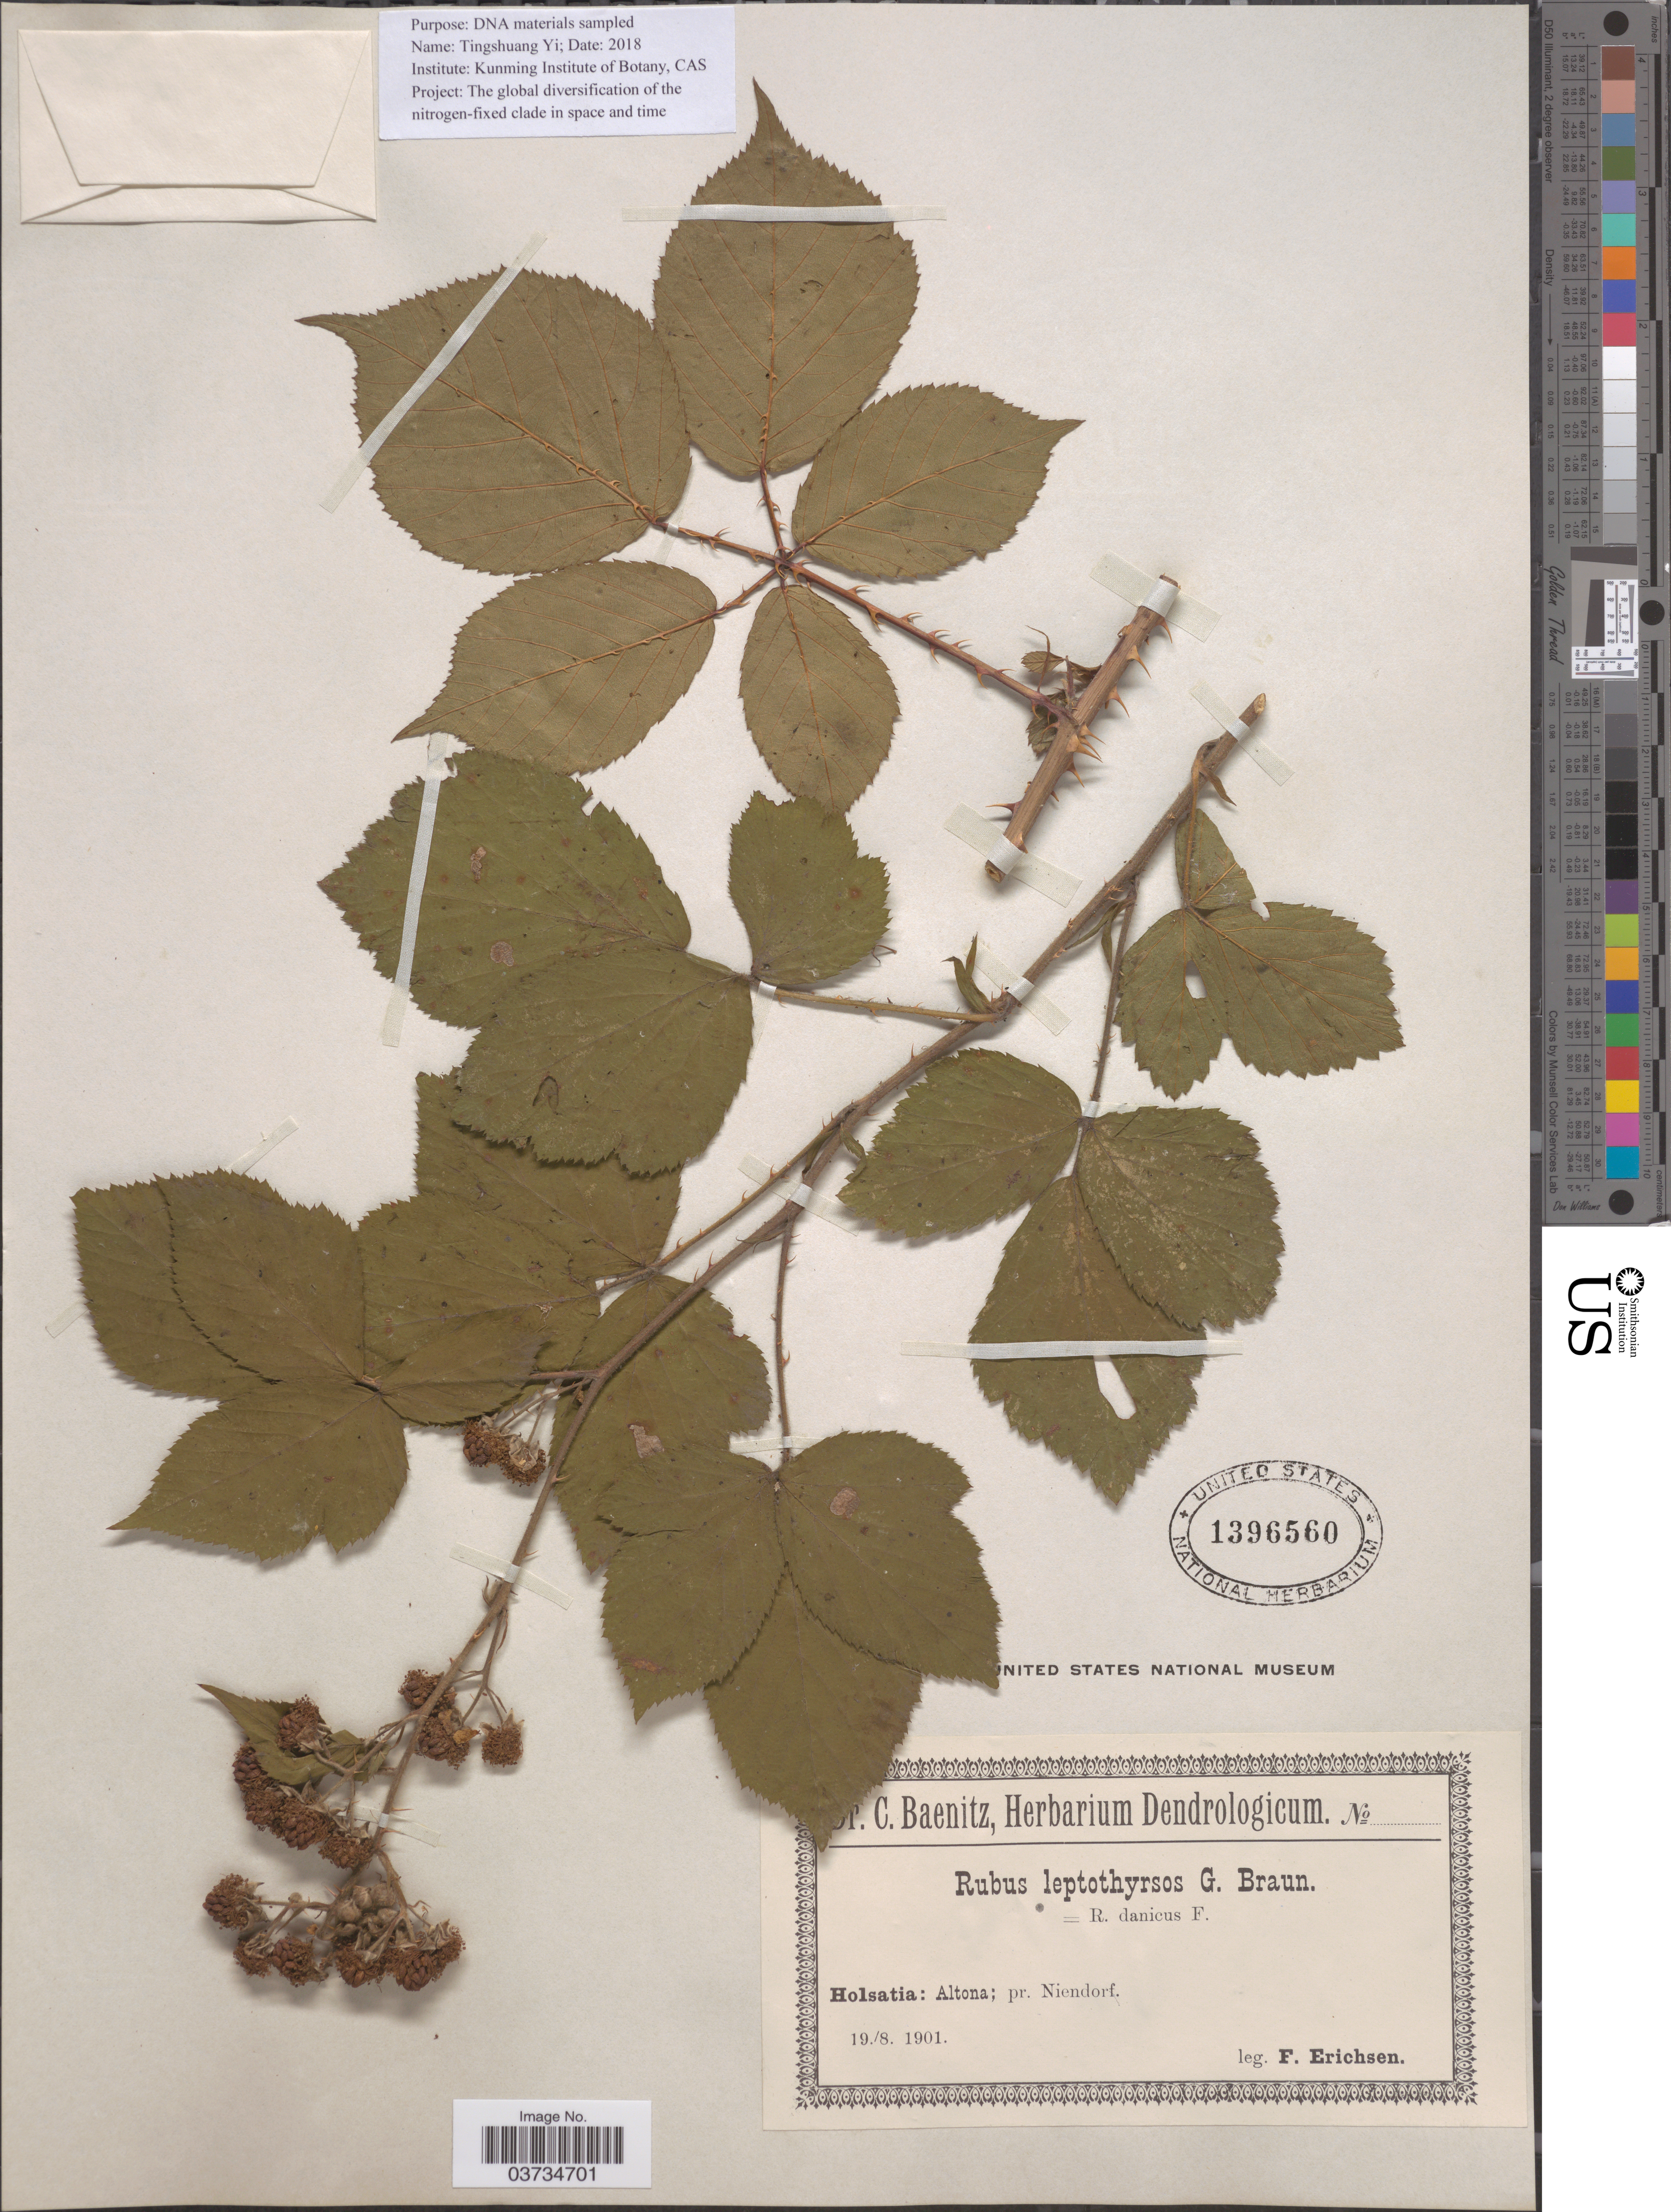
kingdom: Plantae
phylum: Tracheophyta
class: Magnoliopsida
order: Rosales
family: Rosaceae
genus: Rubus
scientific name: Rubus leptothyrsos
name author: G. Braun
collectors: F. Erichsen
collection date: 1901-08-19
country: Germany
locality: Holsatia: Altona; pr. Niendorf.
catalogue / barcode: US 1396560